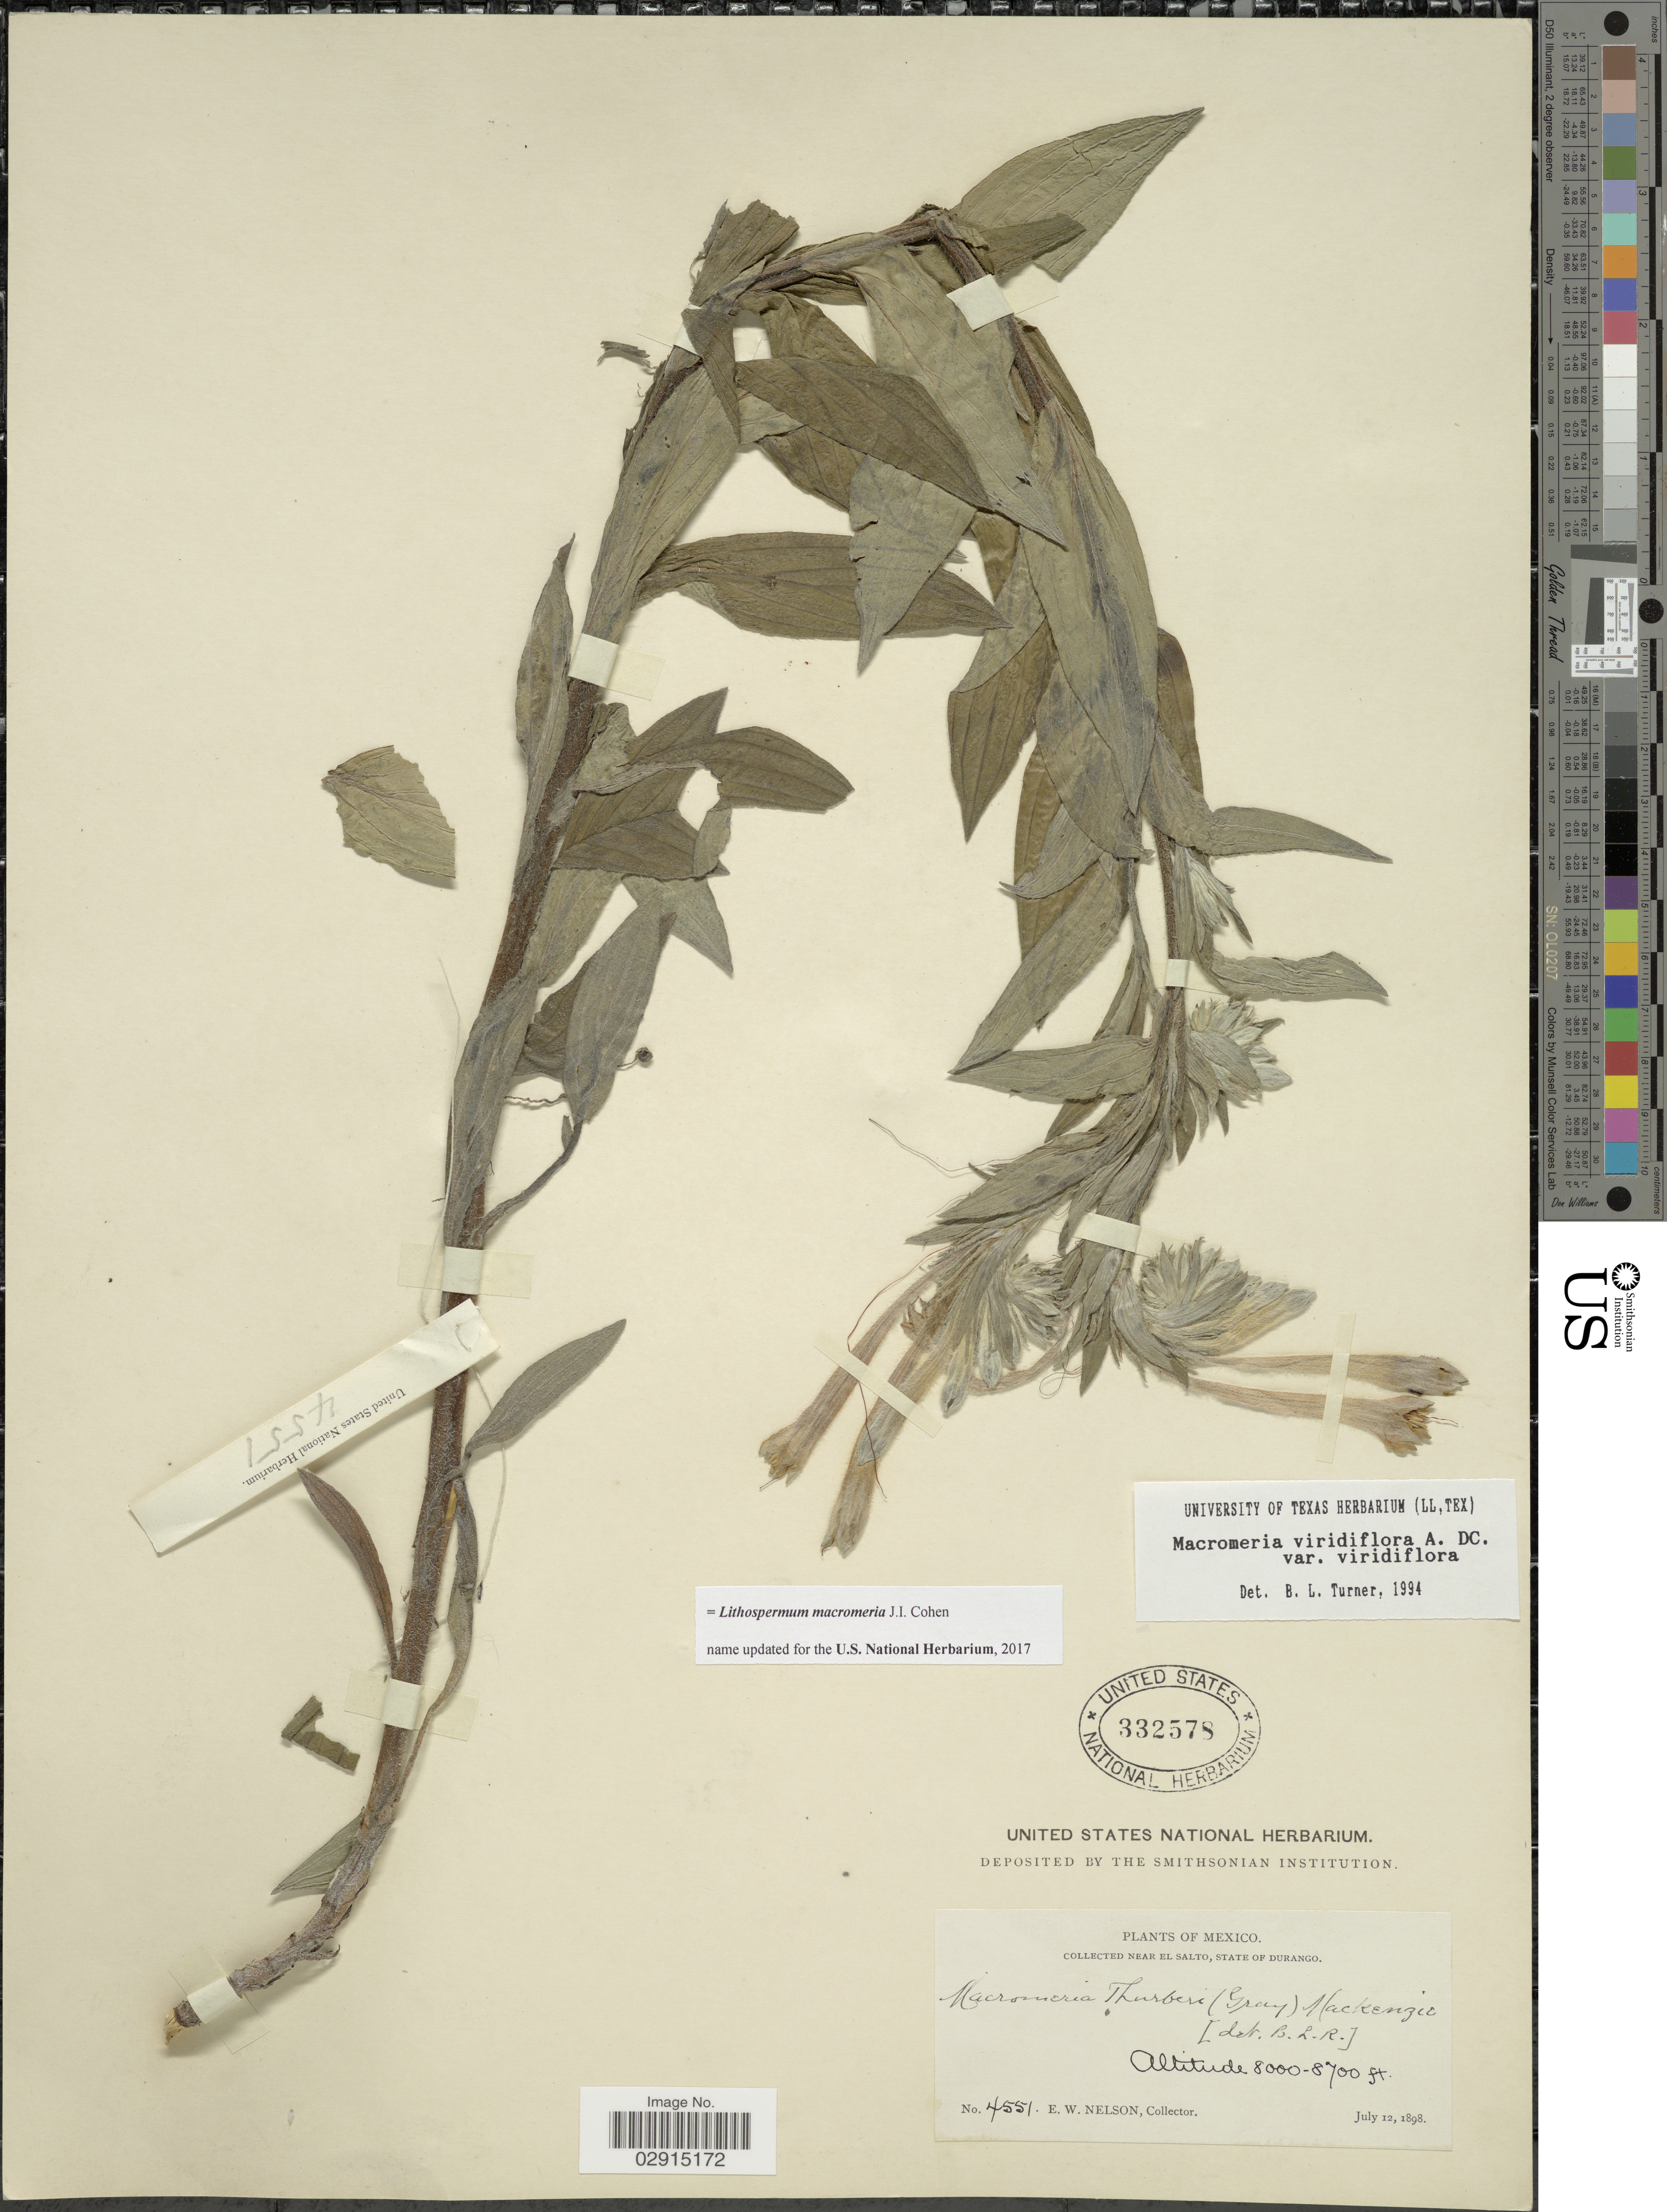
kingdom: Plantae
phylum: Tracheophyta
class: Magnoliopsida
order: Boraginales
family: Boraginaceae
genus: Lithospermum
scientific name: Lithospermum macromeria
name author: Cohen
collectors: E. W. Nelson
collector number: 4551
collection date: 1898-07-12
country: Mexico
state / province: Durango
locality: Near El Salto.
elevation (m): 2438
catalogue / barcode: US 332578